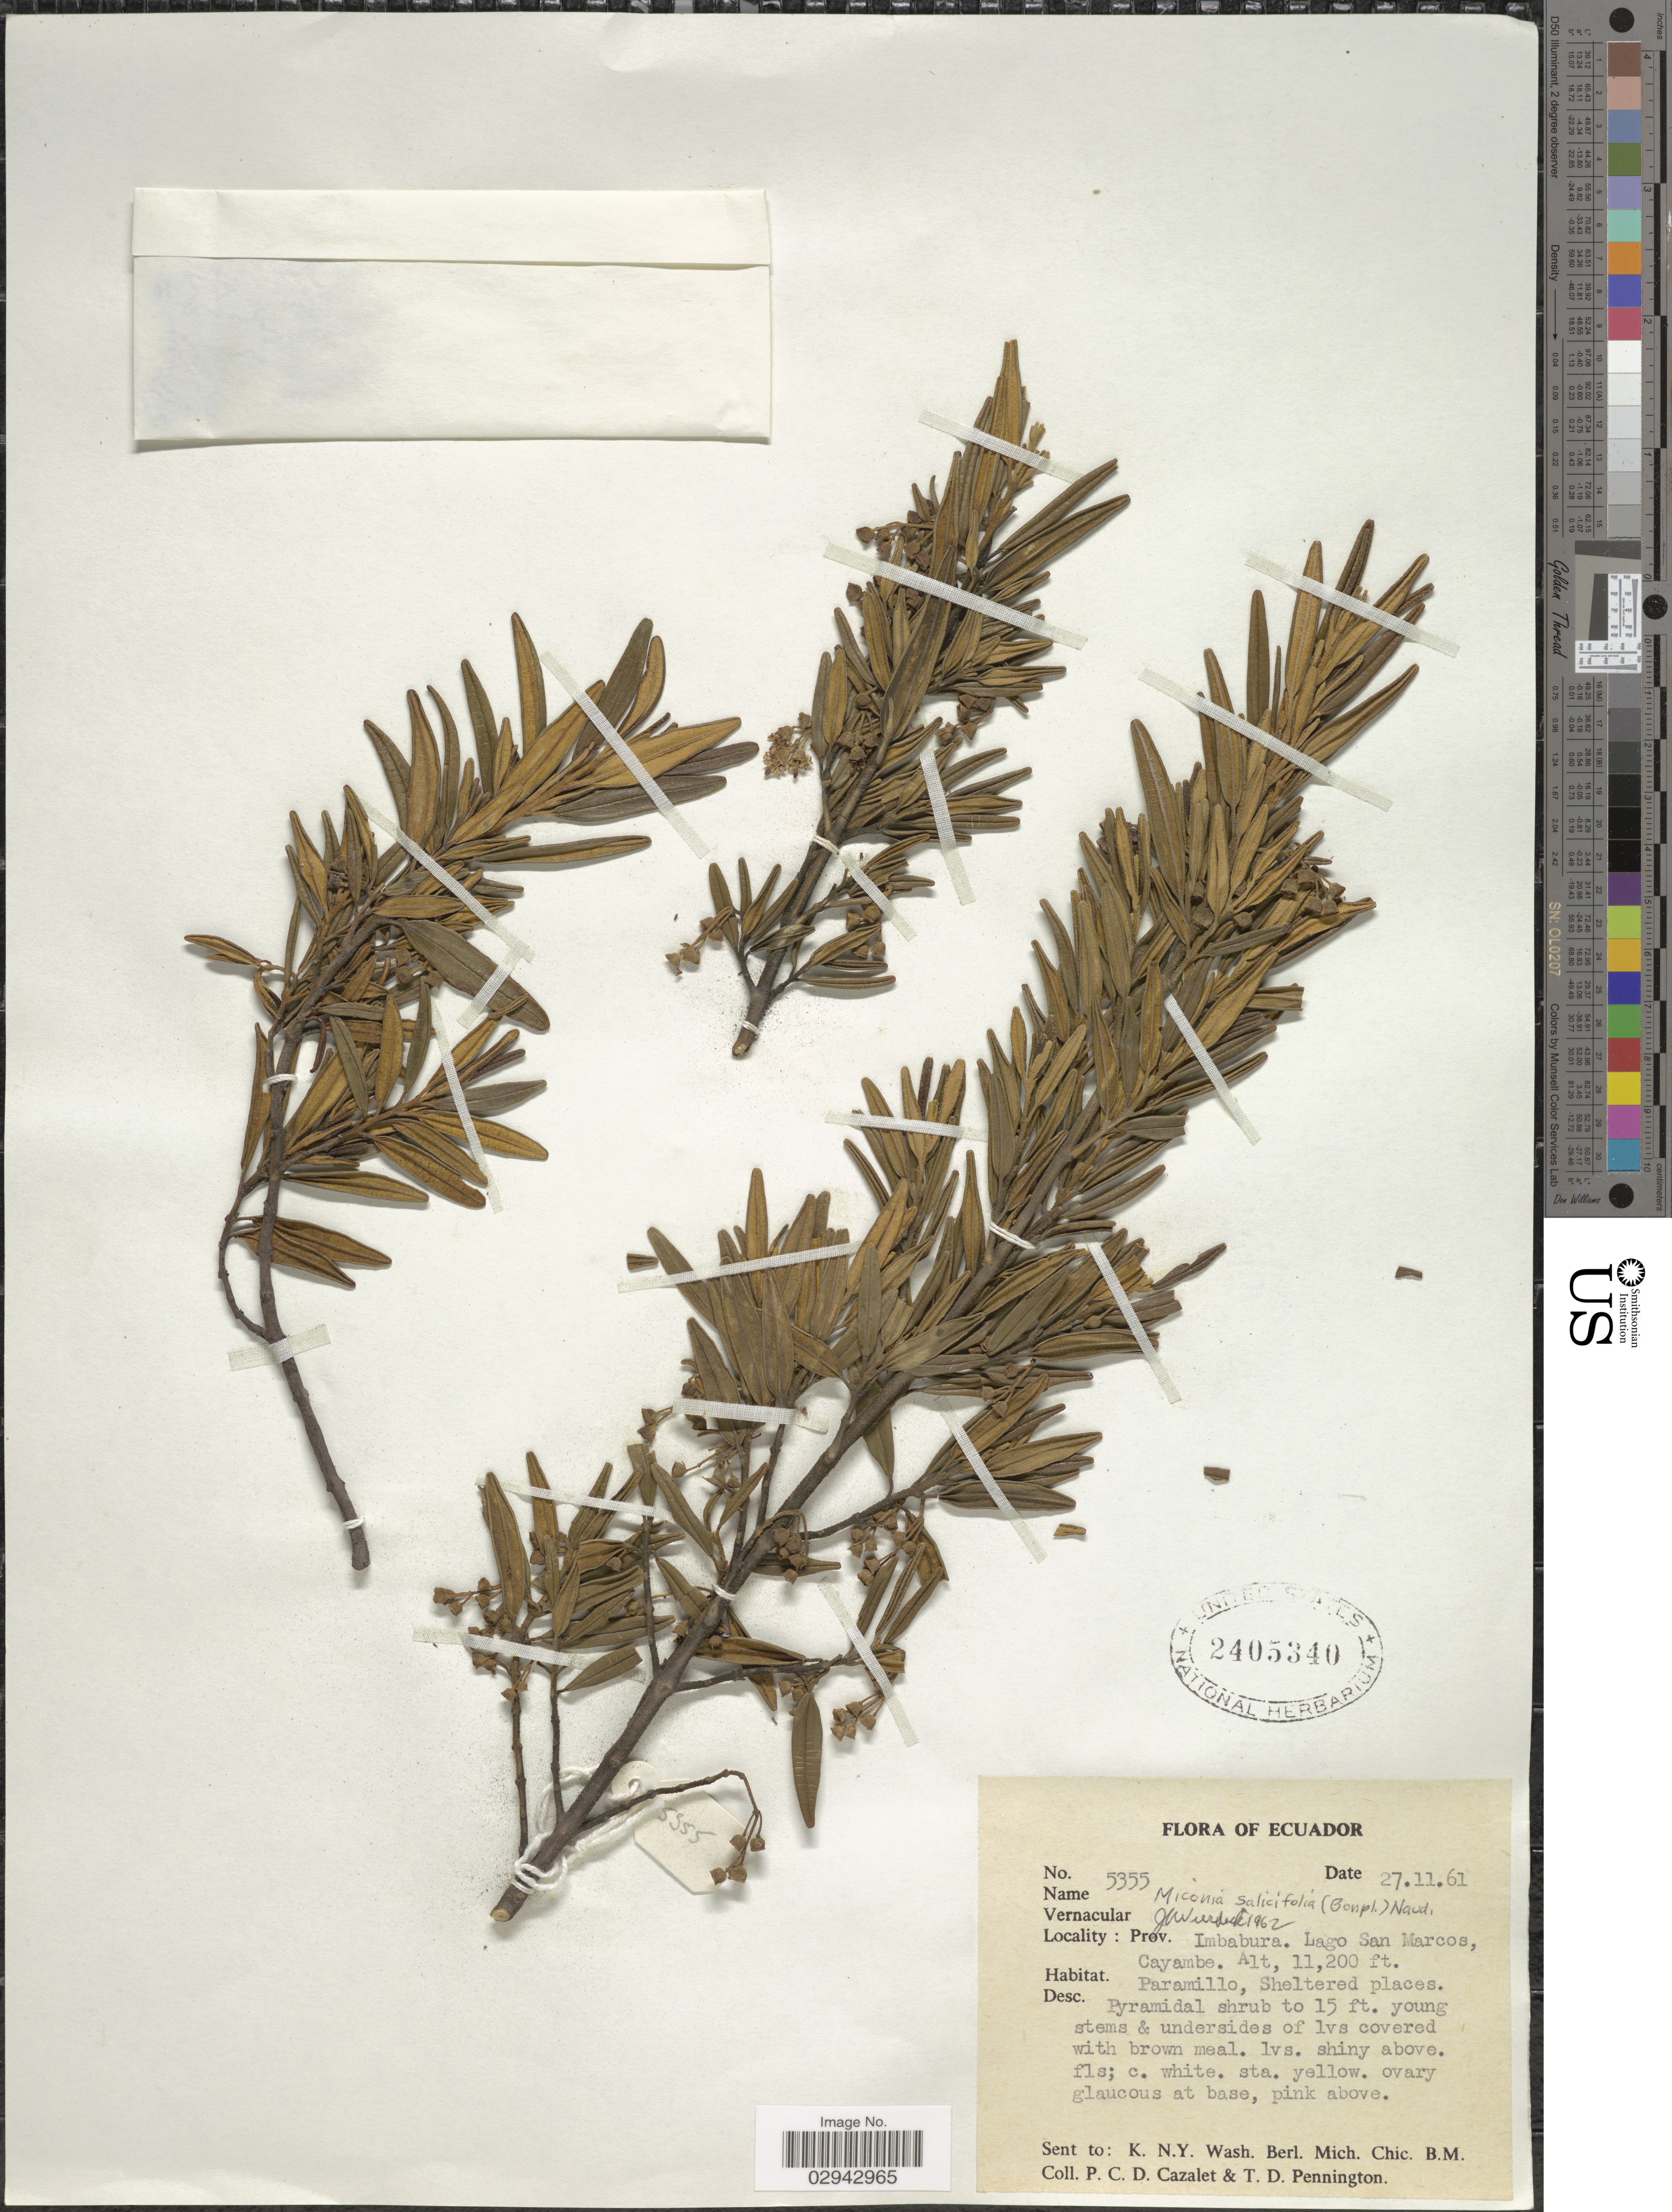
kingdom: Plantae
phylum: Tracheophyta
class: Magnoliopsida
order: Myrtales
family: Melastomataceae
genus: Miconia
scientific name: Miconia salicifolia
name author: (Bonpl.) Naudin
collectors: P. C. D. Cazalet & T. D. Pennington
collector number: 5355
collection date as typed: Transcribed d/m/y: 27/11/61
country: Ecuador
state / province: Imbabura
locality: Lago San Marcos, Cayambe.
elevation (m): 3414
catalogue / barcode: US 2405340